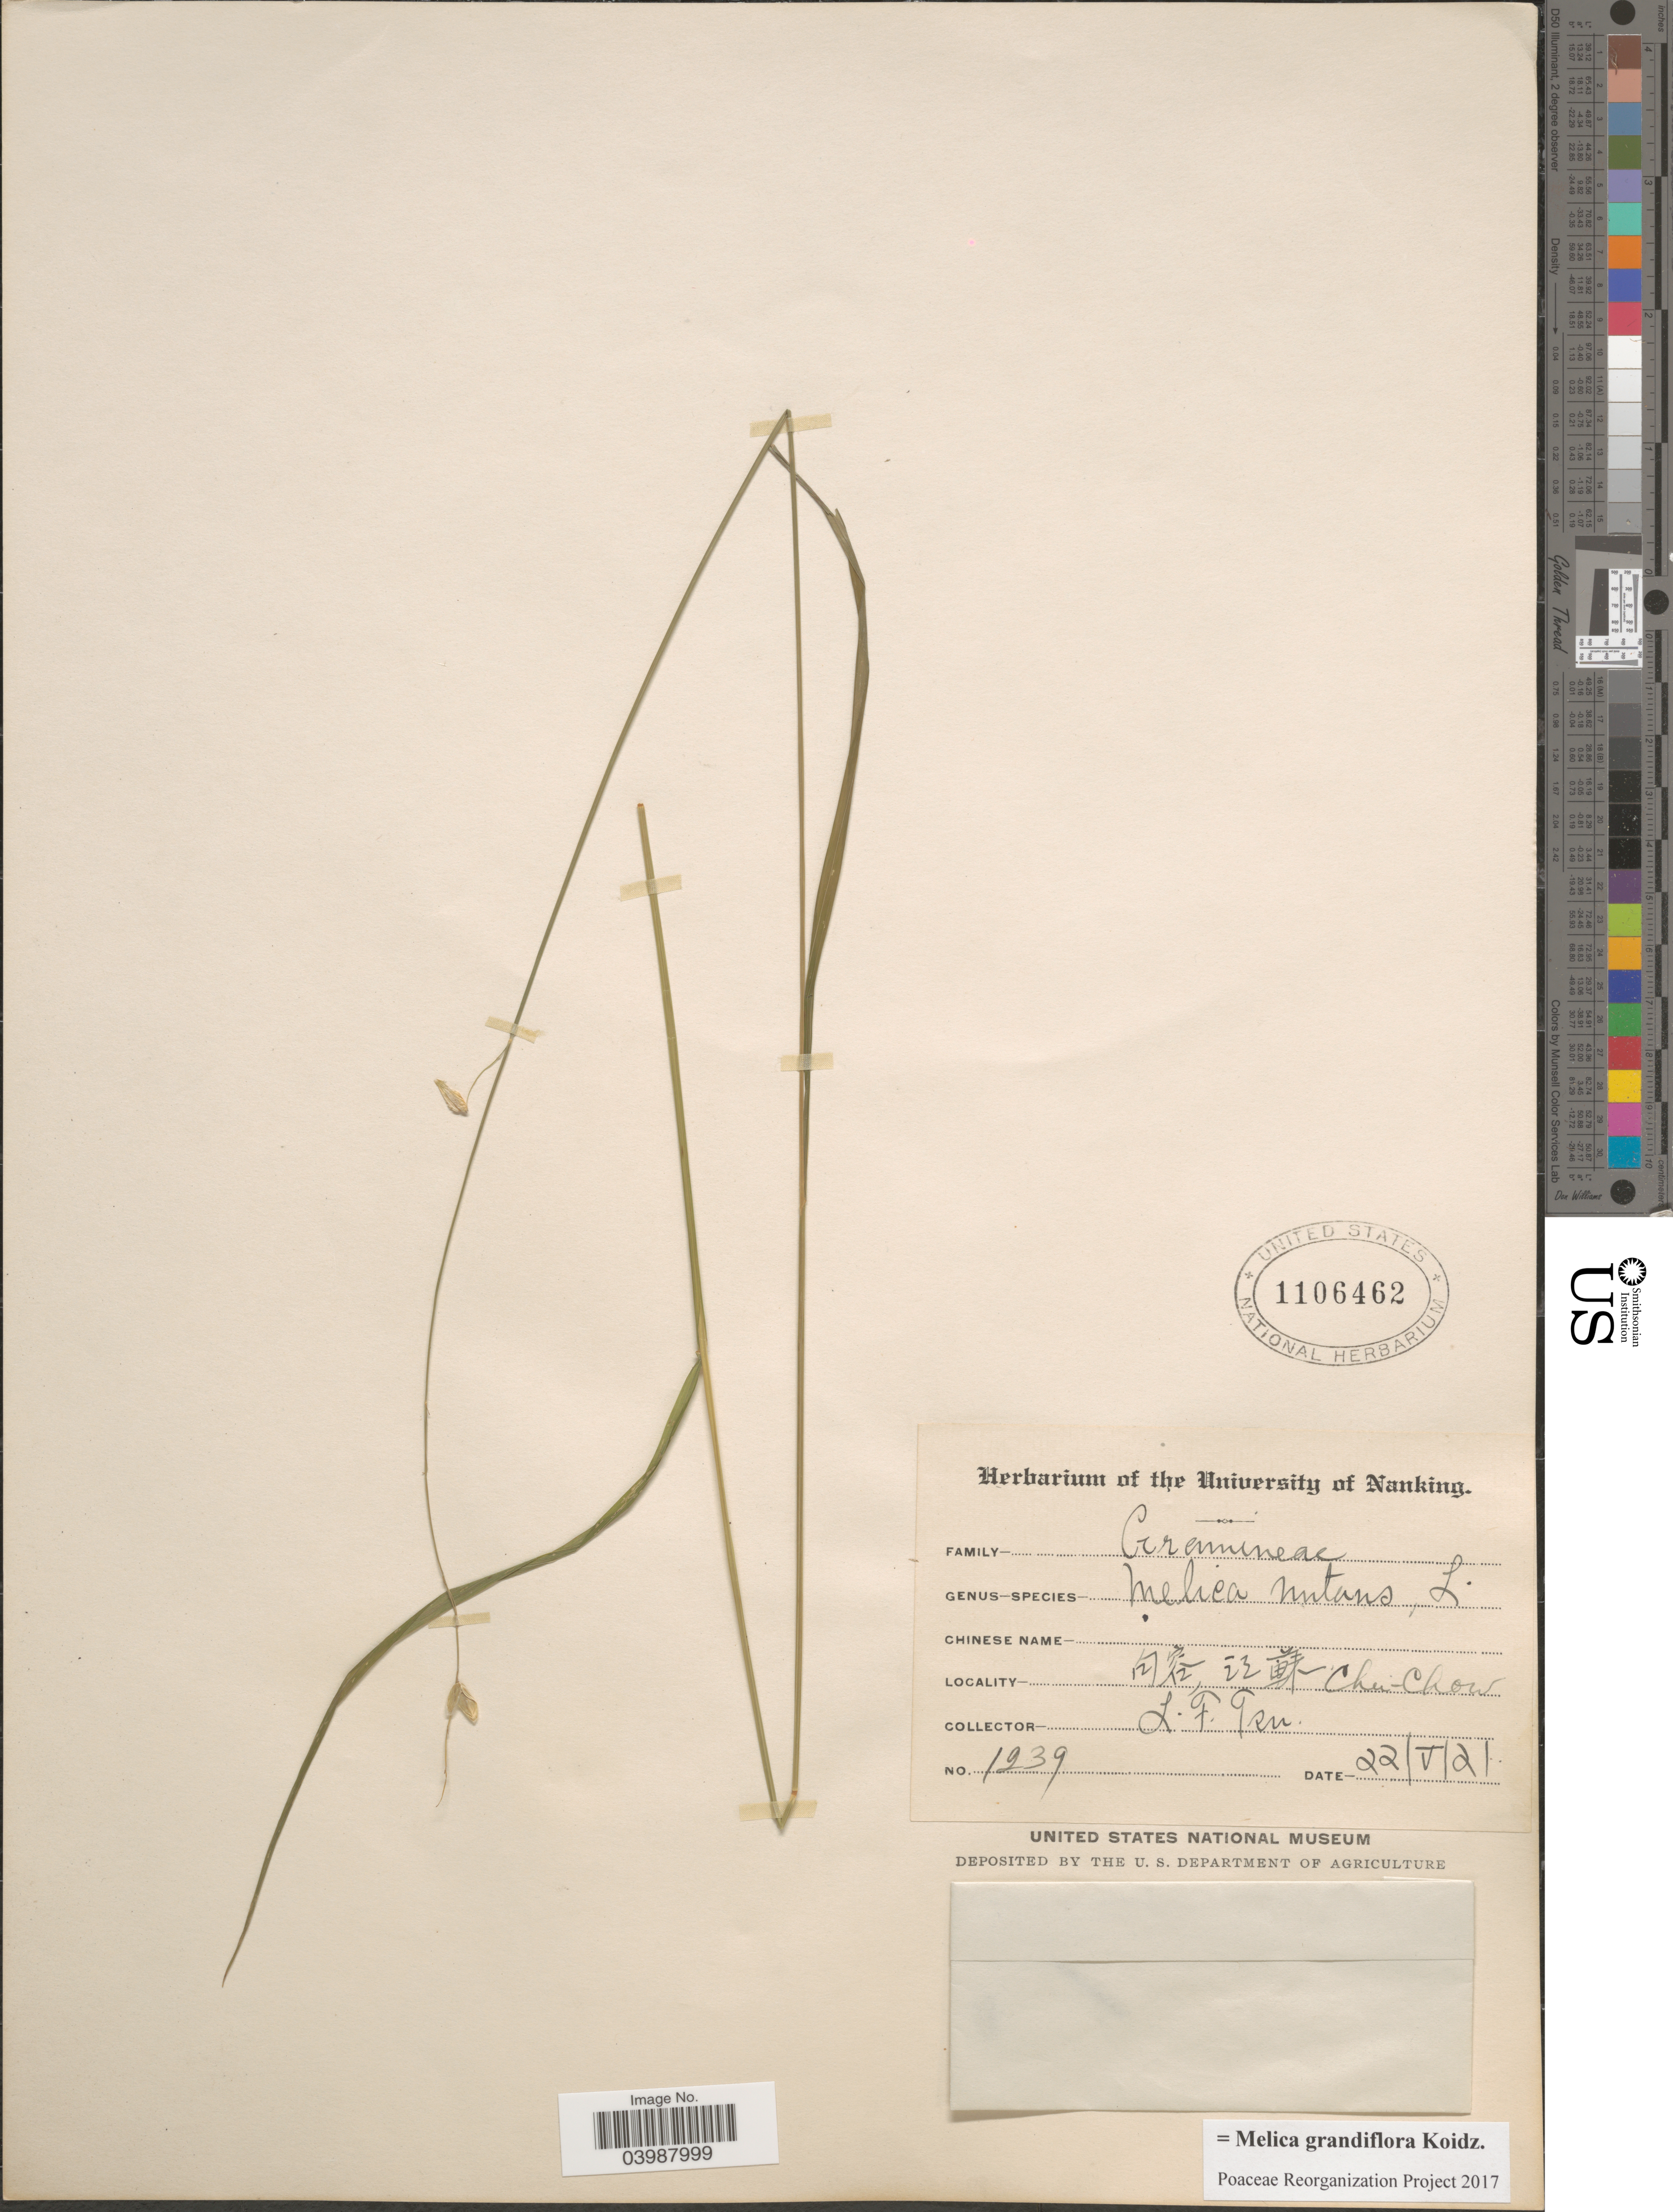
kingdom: Plantae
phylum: Tracheophyta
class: Liliopsida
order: Poales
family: Poaceae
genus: Melica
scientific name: Melica grandiflora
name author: Koidz.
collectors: L. Tsu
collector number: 1239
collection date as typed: Transcribed d/m/y: 22/5/21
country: China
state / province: Guangdong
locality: X. Chu-Chow.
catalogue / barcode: US 1106462